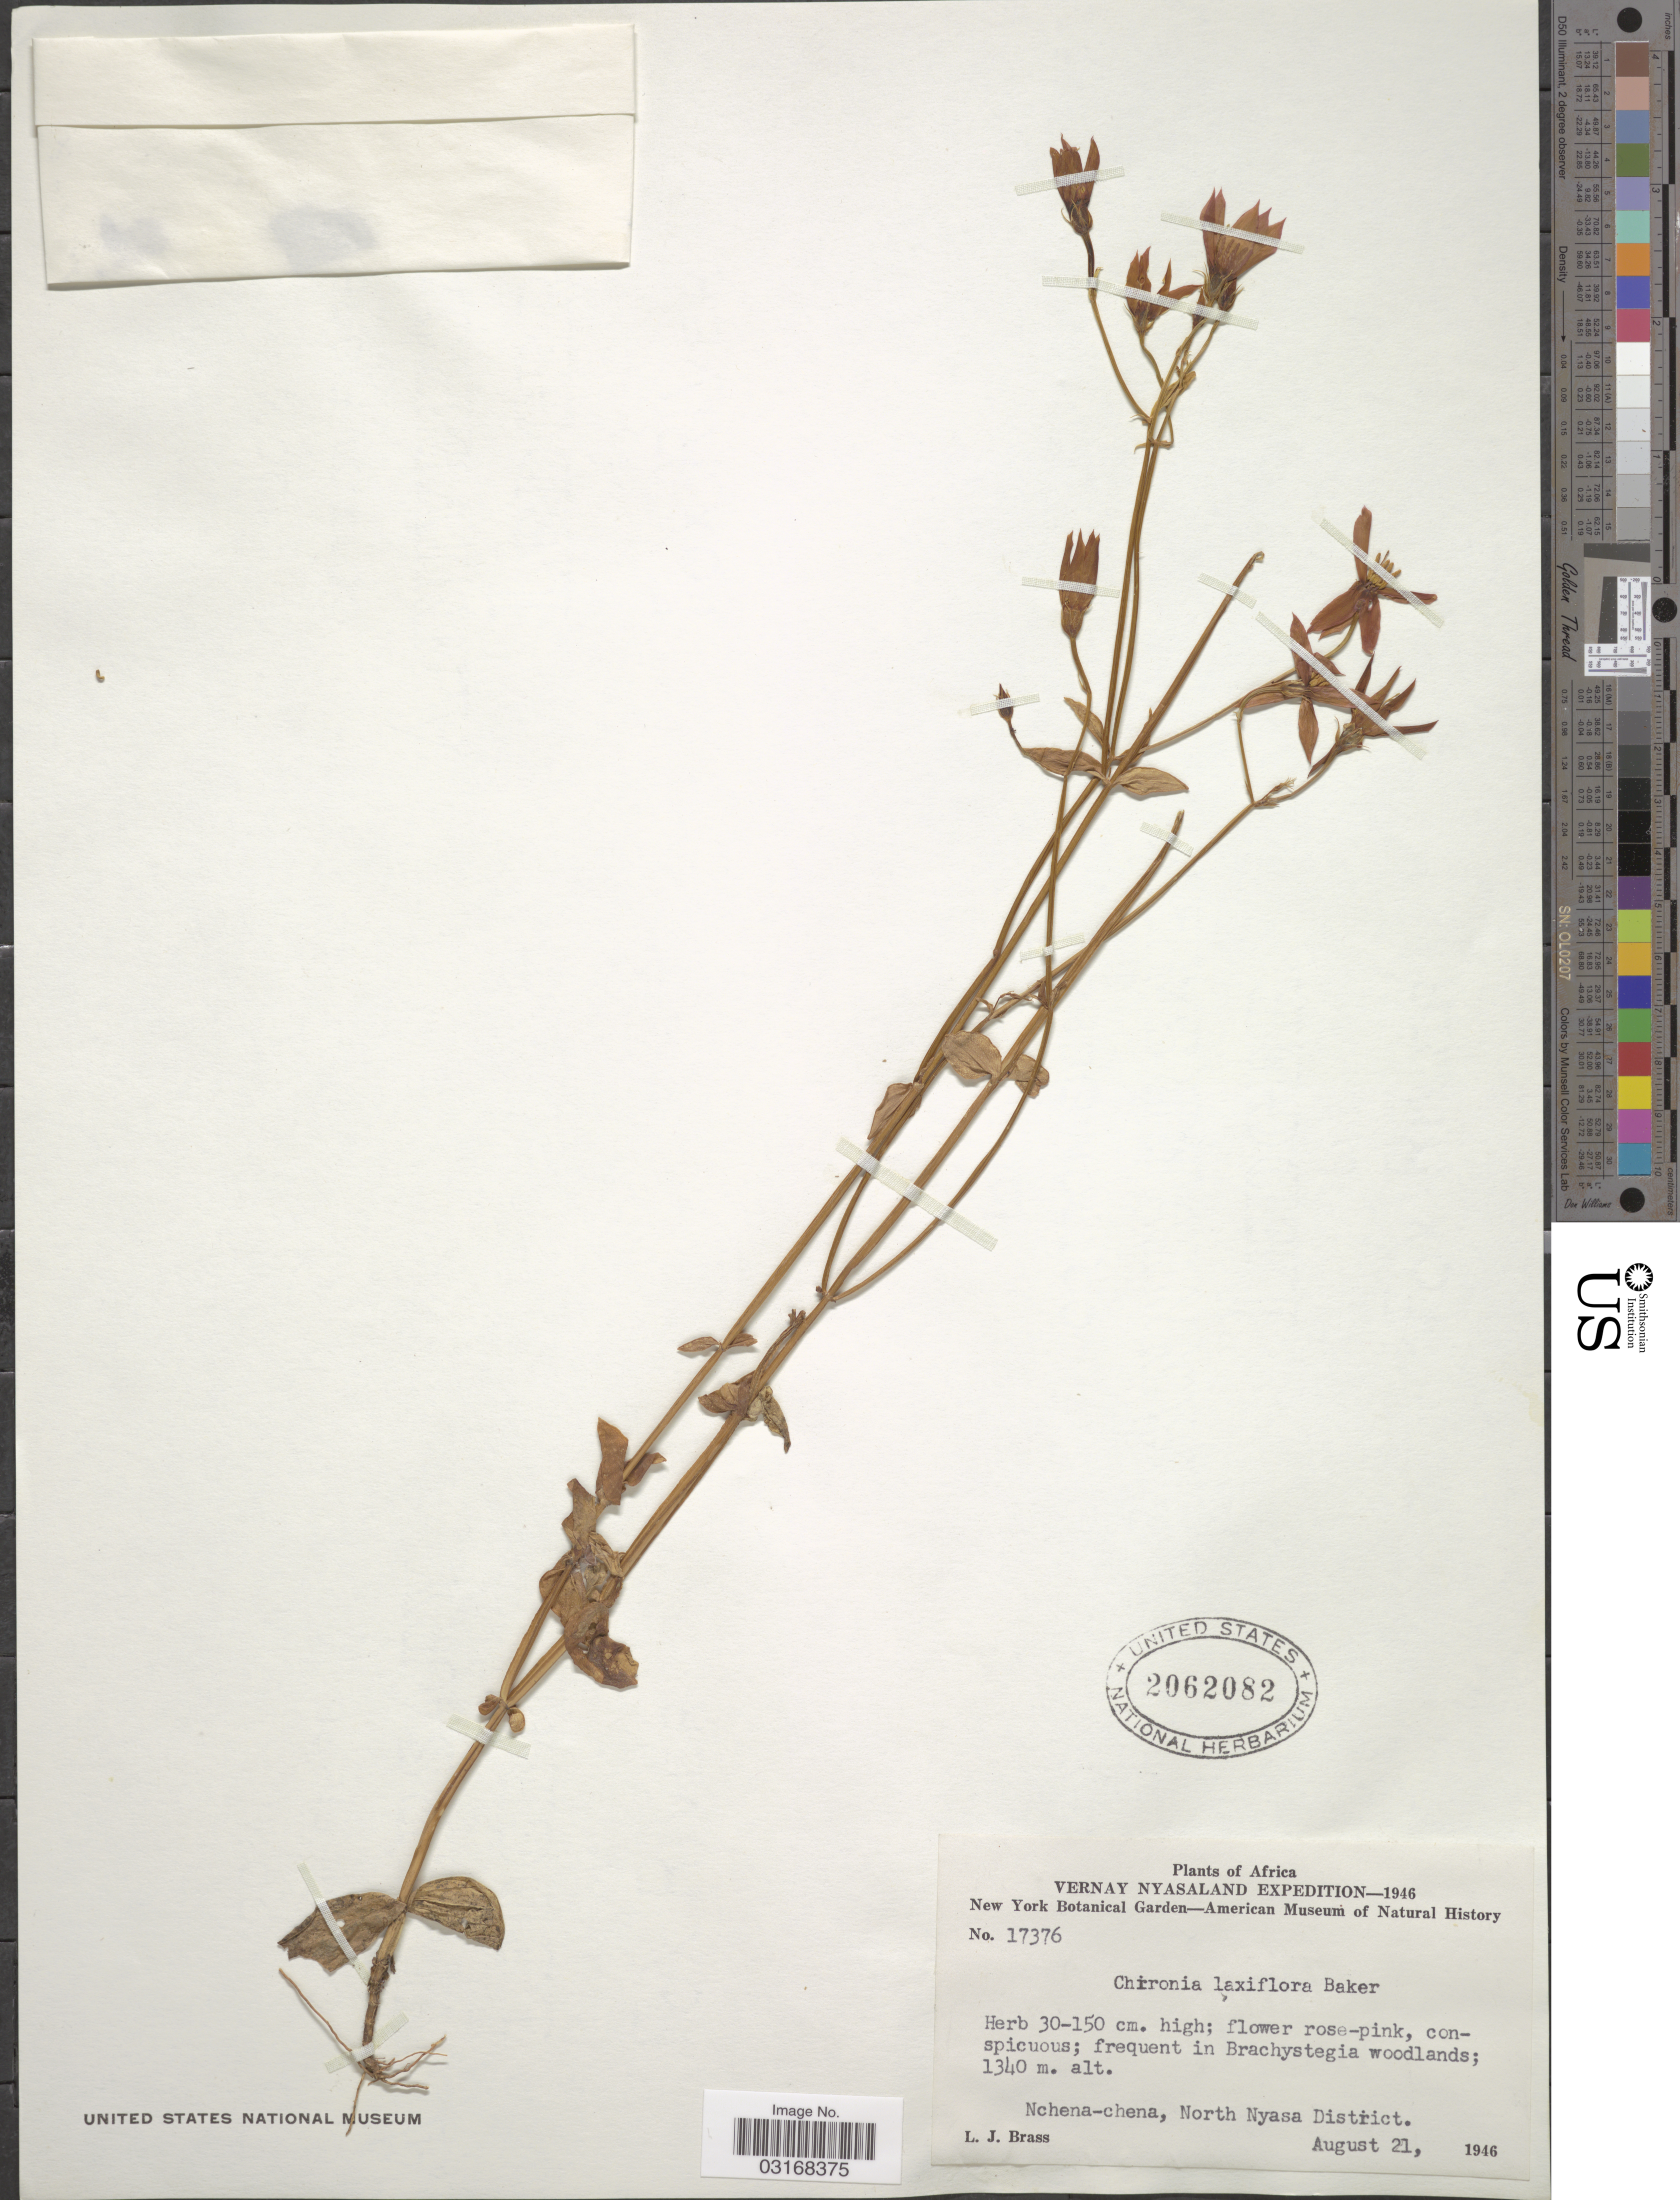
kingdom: Plantae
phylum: Tracheophyta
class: Magnoliopsida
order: Gentianales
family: Gentianaceae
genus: Chironia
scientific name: Chironia laxiflora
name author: Baker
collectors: L. J. Brass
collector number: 17376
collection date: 1946-08-21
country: Malawi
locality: Africa. Vernay Nyasaland. Nchena-chena, North Nyasa District.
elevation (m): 1340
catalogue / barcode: US 2062082